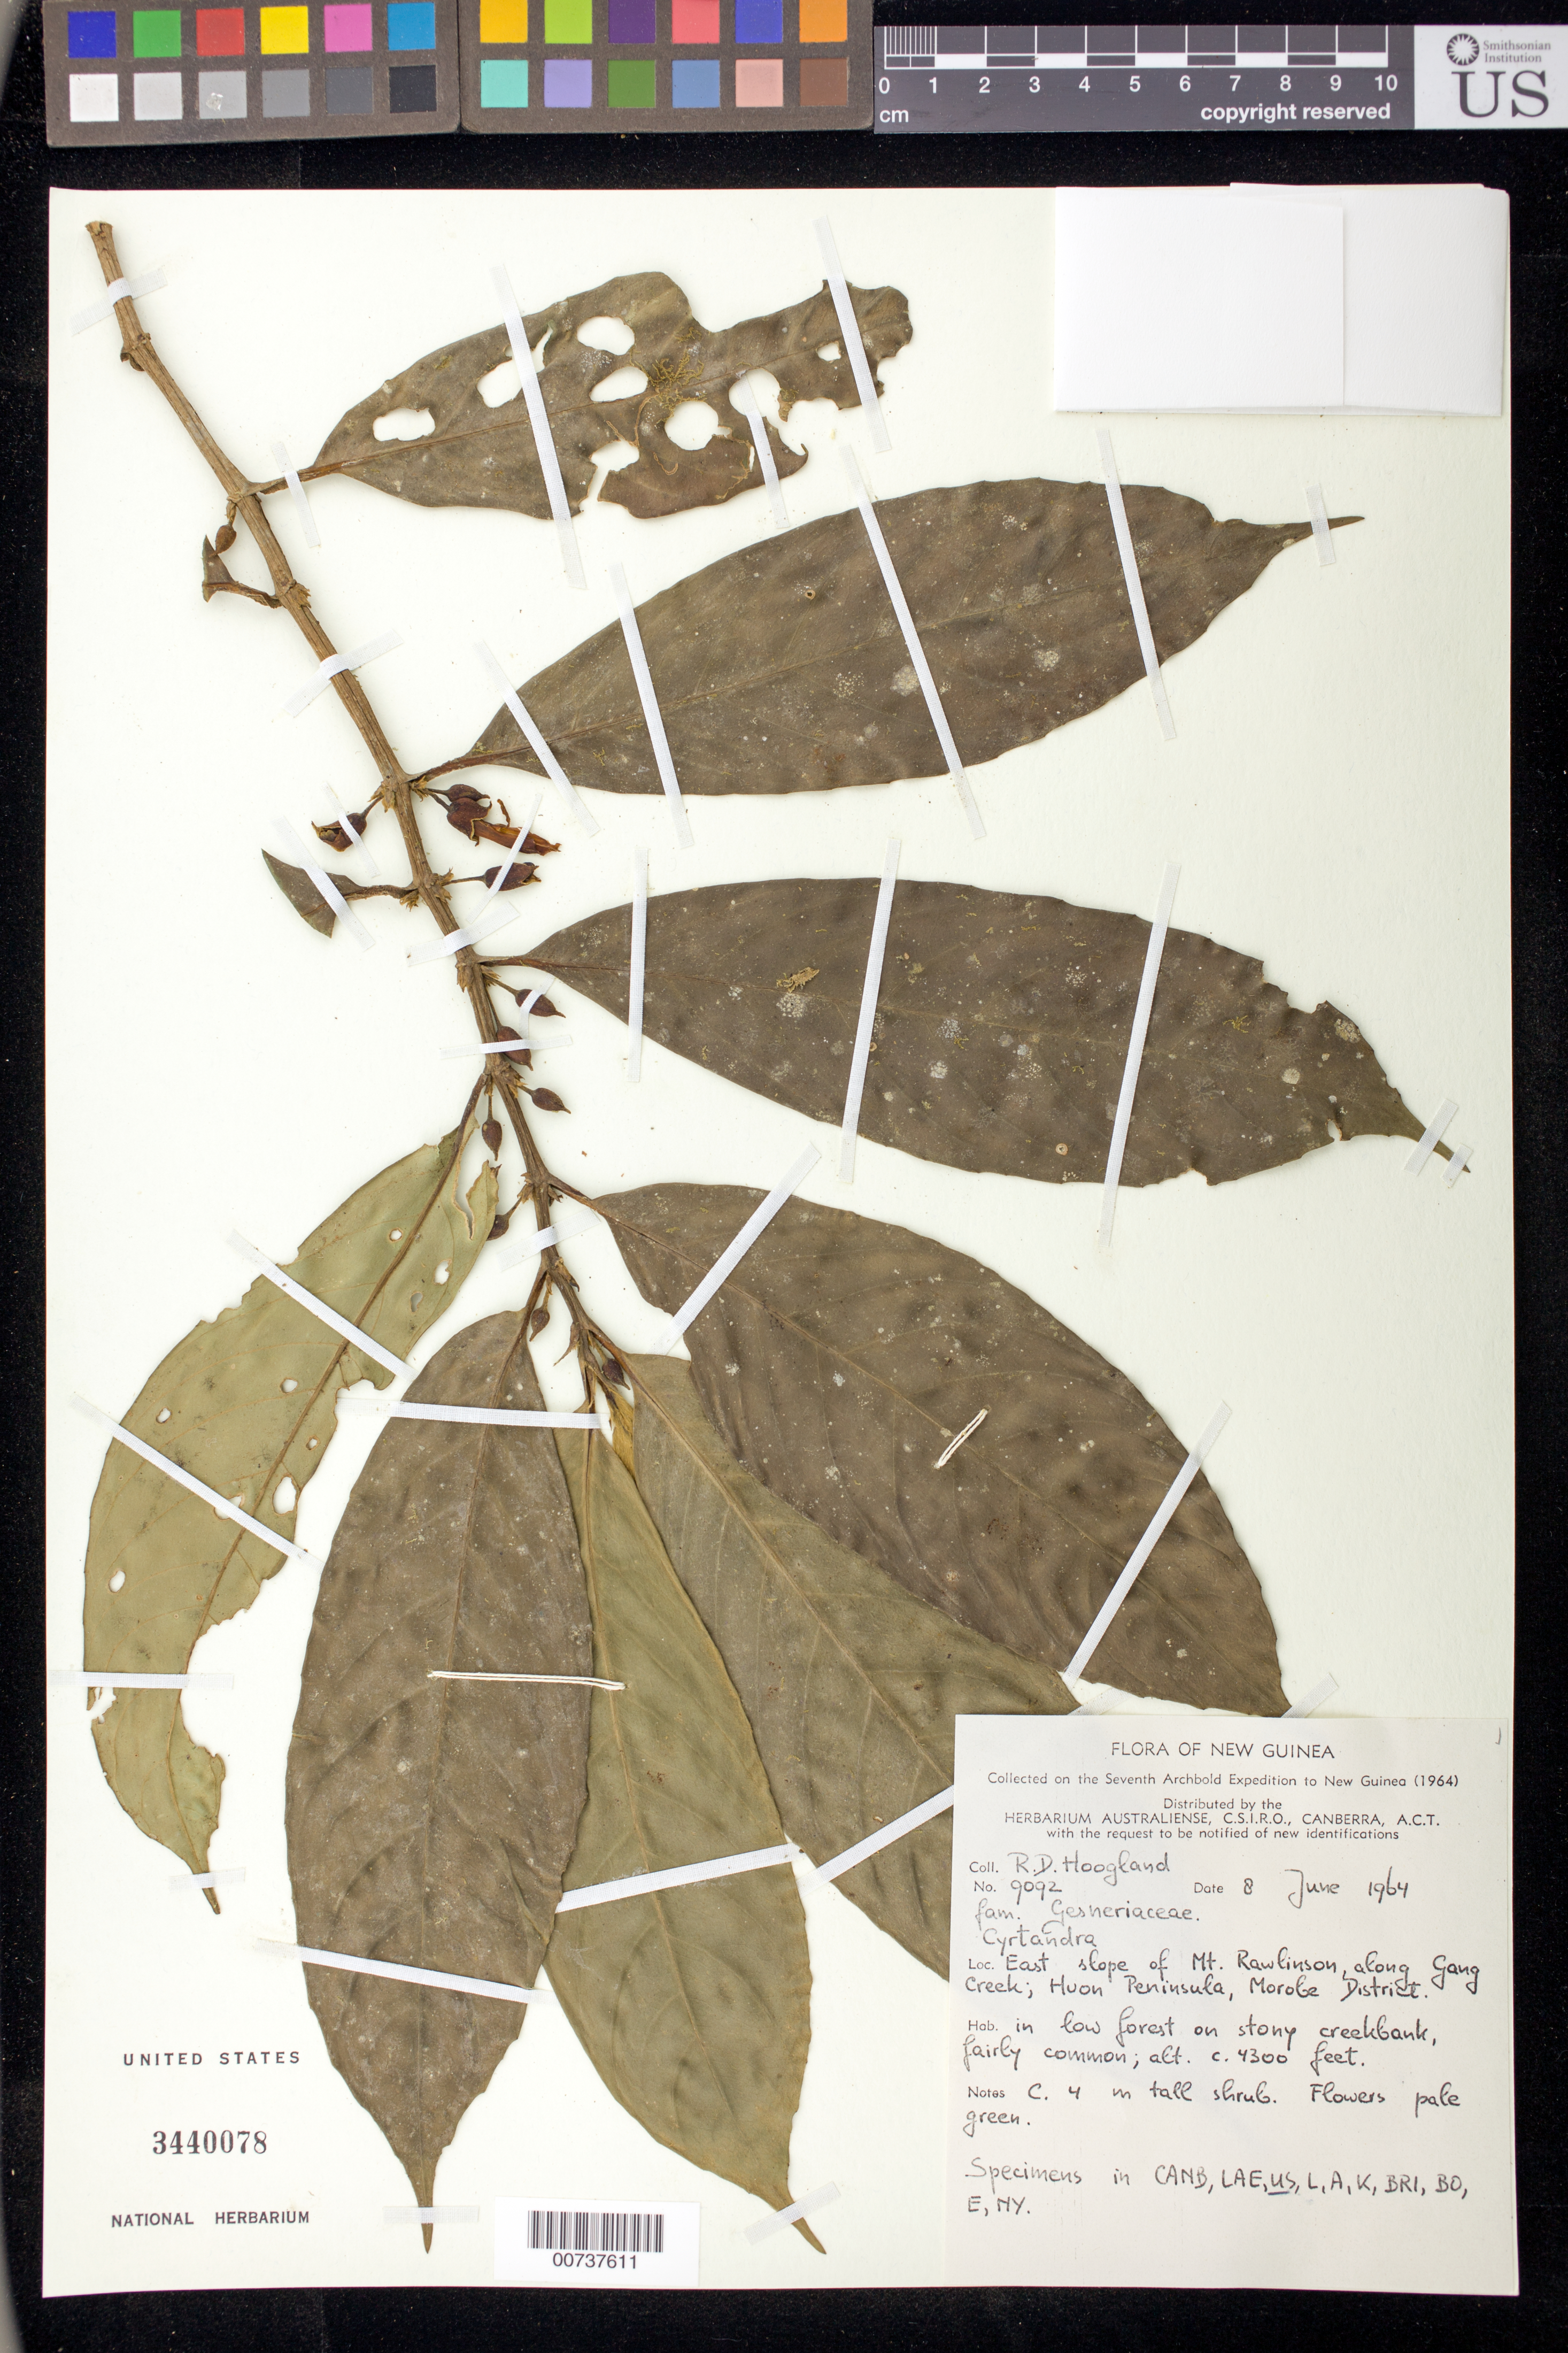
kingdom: Plantae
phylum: Tracheophyta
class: Magnoliopsida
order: Lamiales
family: Gesneriaceae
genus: Cyrtandra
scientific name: Cyrtandra sp.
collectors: R. D. Hoogland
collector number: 9092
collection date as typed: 08 Jun 1964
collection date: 1964-06-08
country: Papua New Guinea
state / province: Morobe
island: New Guinea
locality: Morobe District; East slope of Mt. Rawlinson, along Gang Cree; Huon Peninsula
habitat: In low forest on stony creekbank, fairly common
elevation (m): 1311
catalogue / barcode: US 3440078